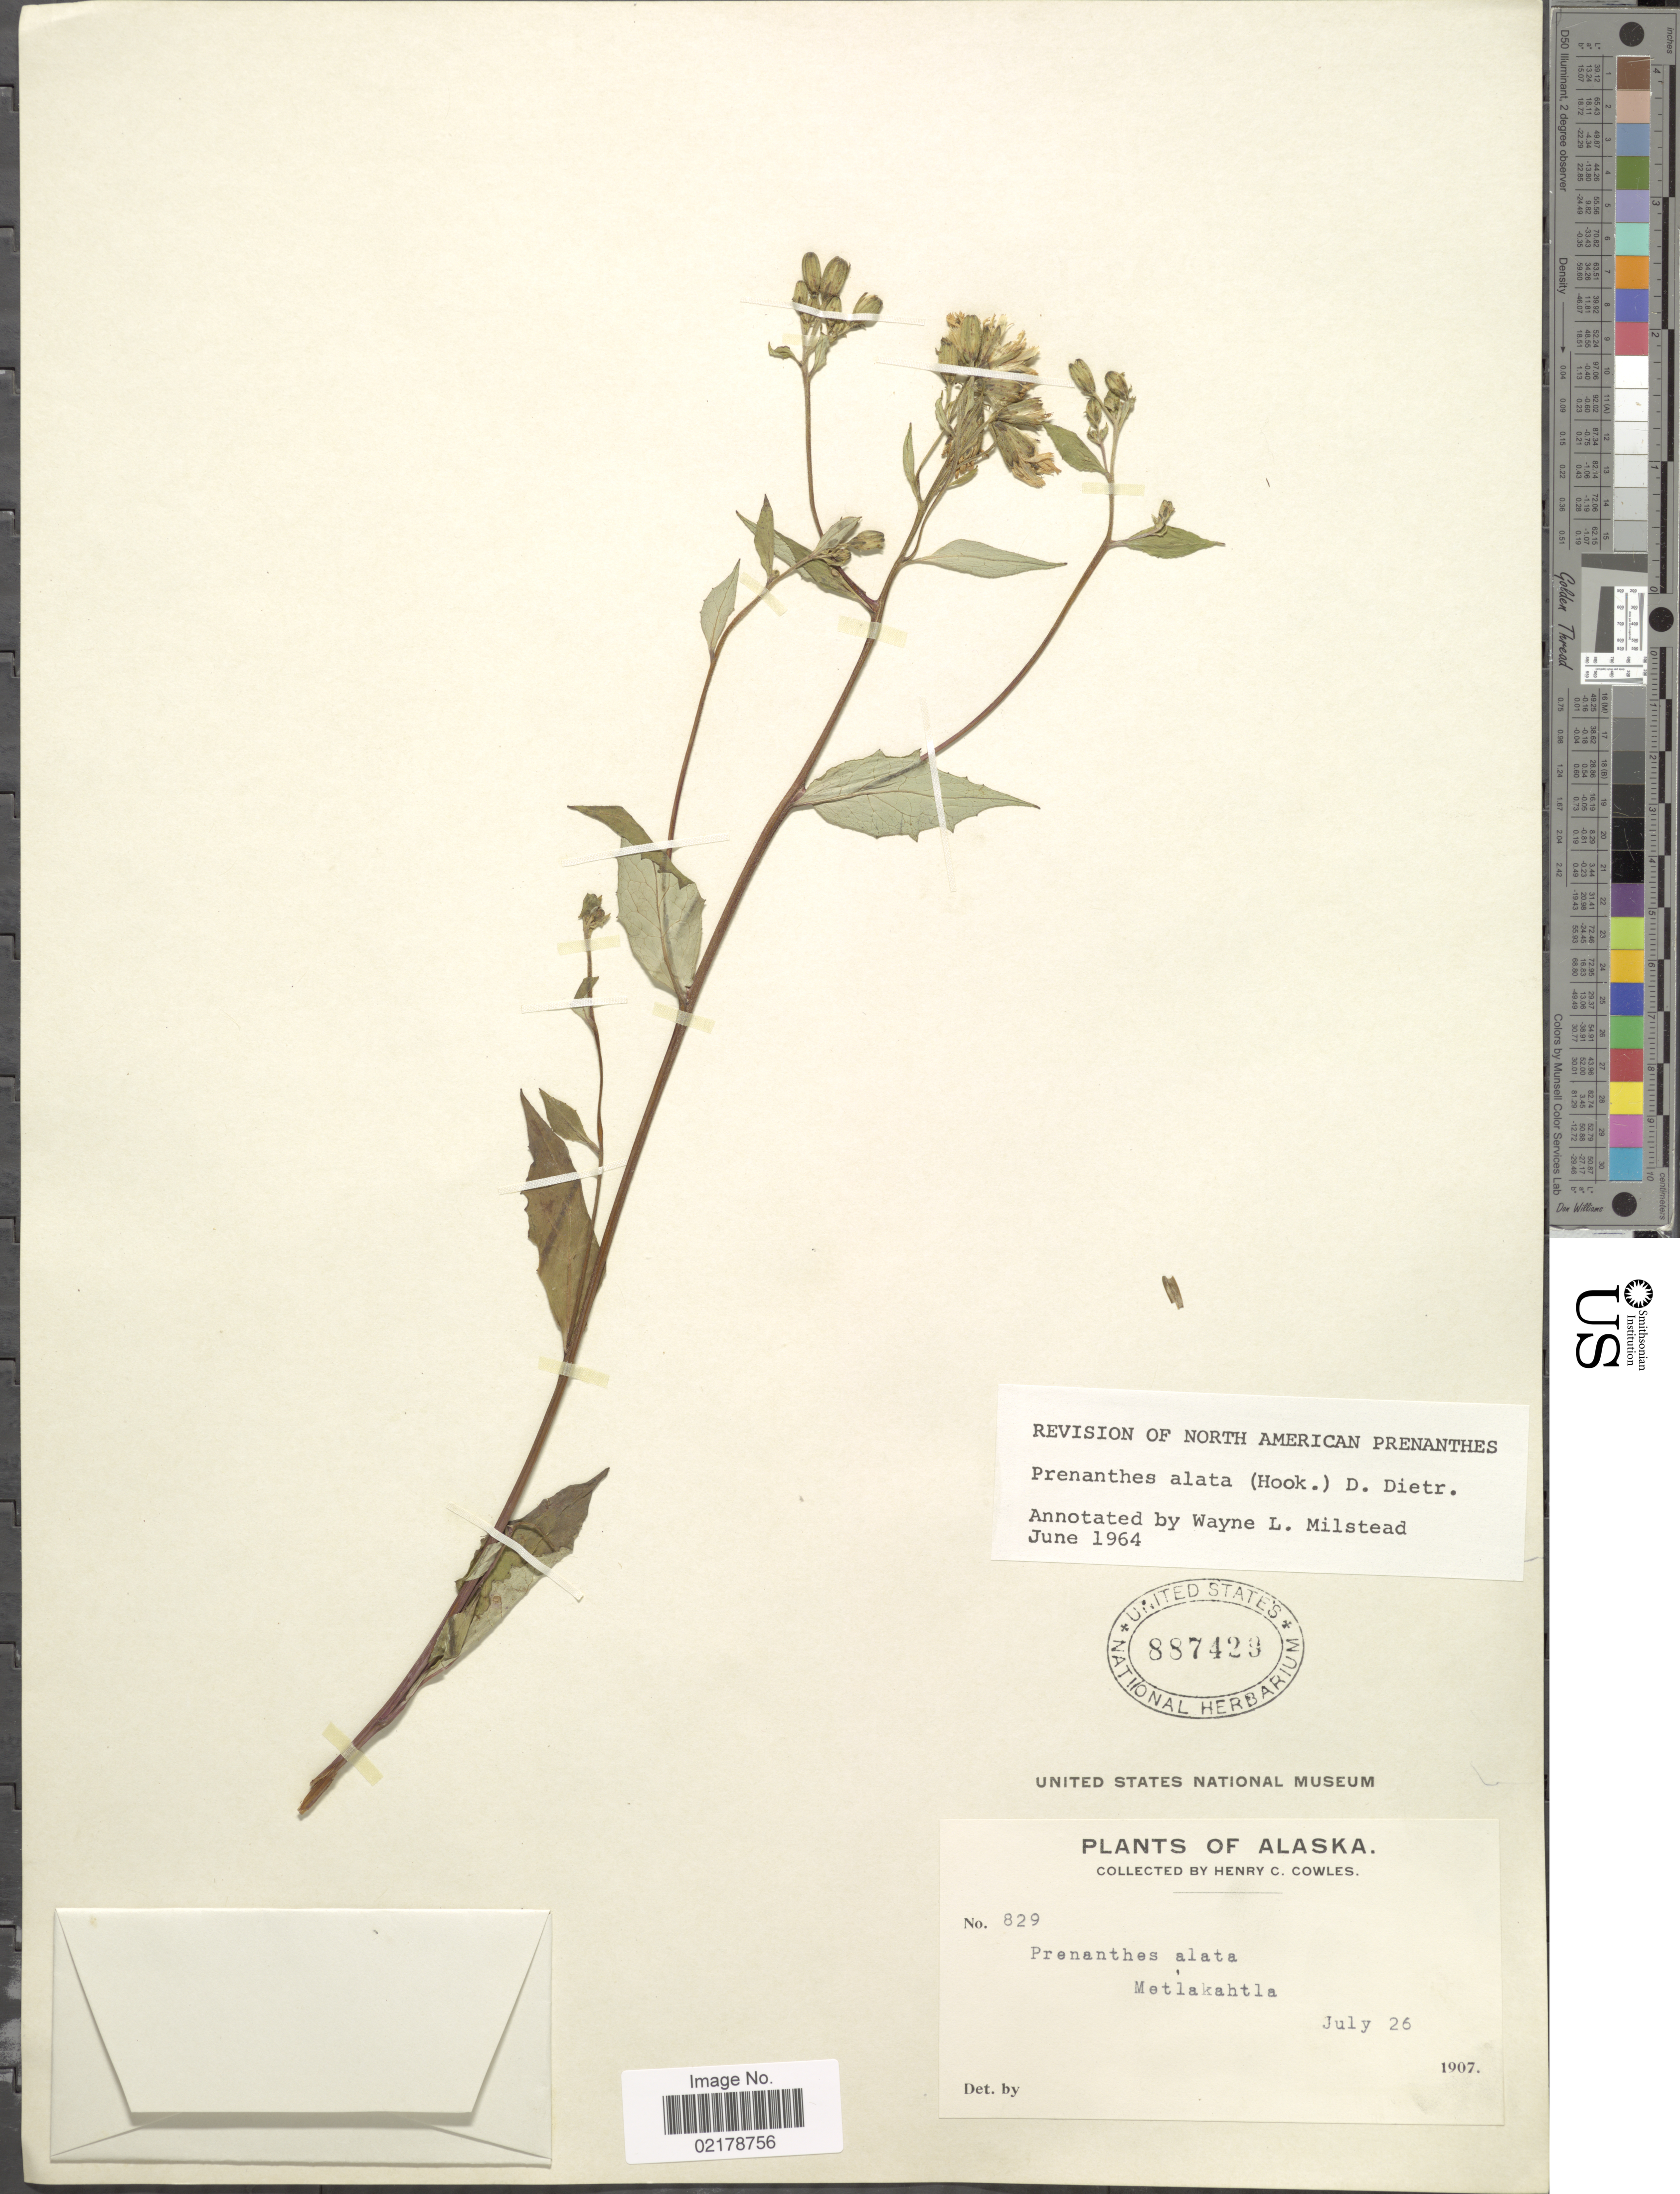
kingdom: Plantae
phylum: Tracheophyta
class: Magnoliopsida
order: Asterales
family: Asteraceae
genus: Nabalus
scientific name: Nabalus alatus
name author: Hook.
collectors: H. Cowles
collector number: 829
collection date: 1907-07-26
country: United States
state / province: Alaska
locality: Metlakahtla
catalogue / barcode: US 887429